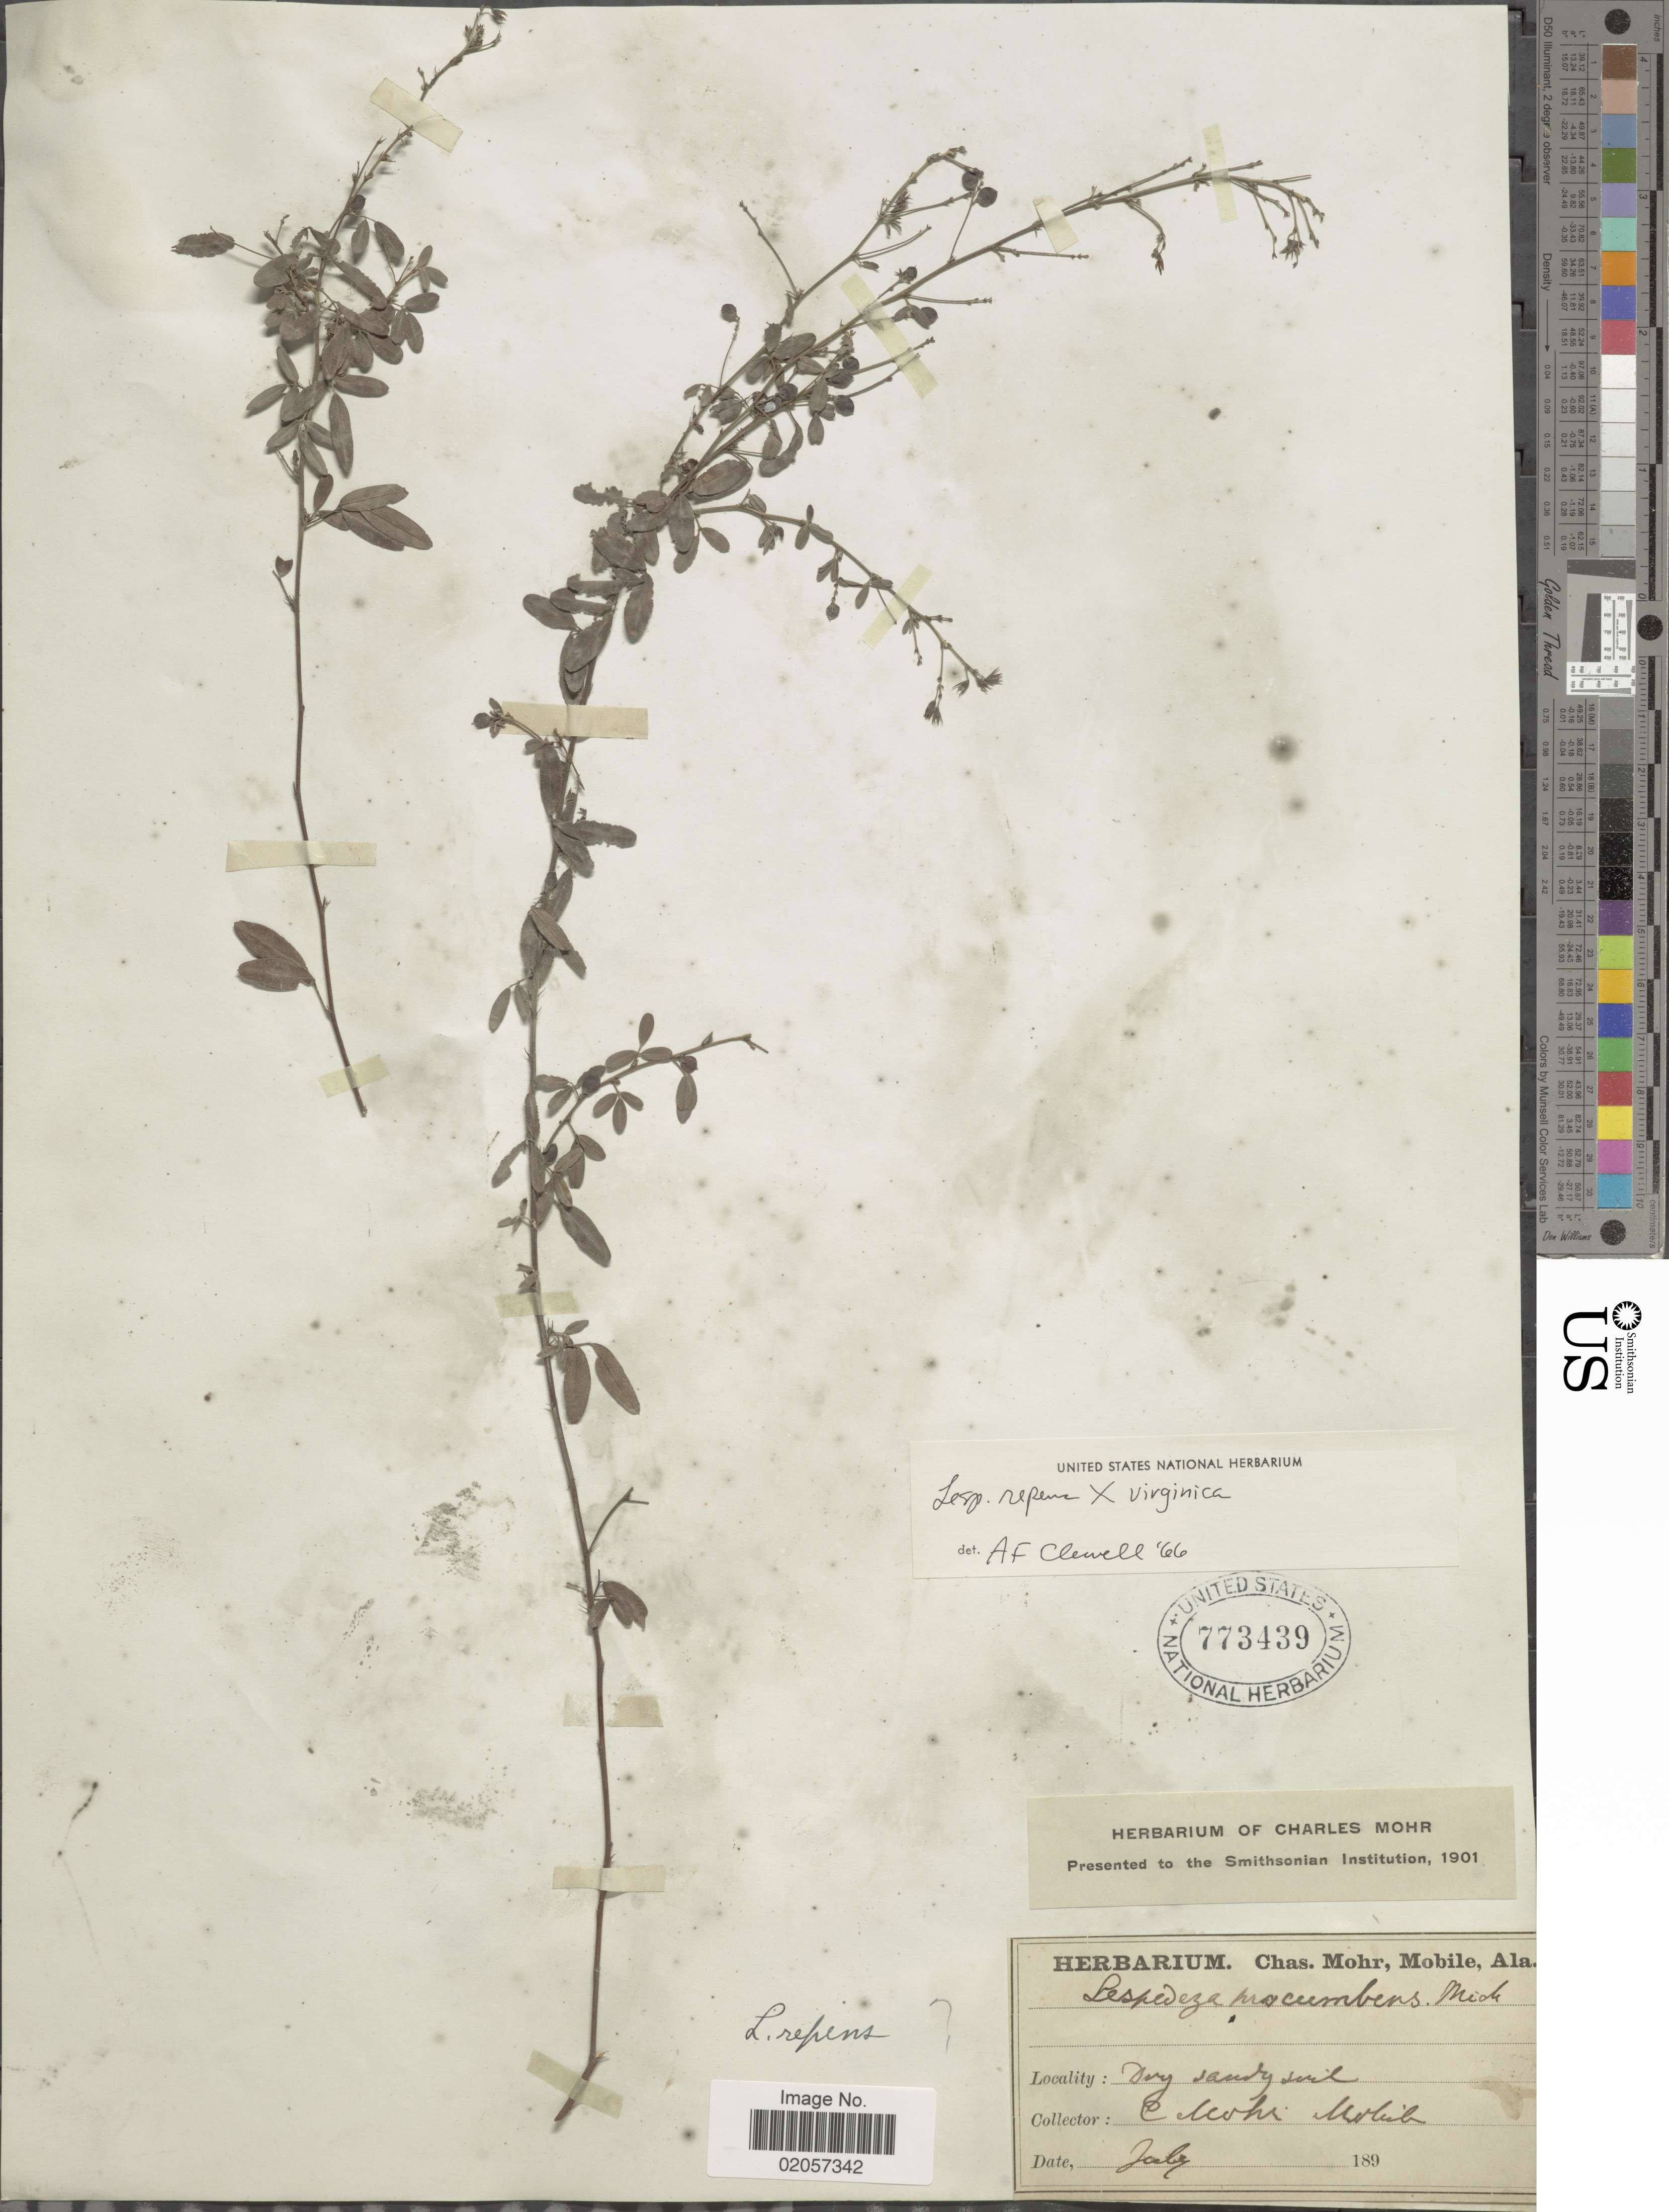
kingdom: Plantae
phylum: Tracheophyta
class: Magnoliopsida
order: Fabales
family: Fabaceae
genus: Lespedeza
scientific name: Lespedeza repens x L. virginica (L.) Britton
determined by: Clewell, Andre Francis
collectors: C. T. Mohr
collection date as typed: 189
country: United States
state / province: Alabama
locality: Mobile.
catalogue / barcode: US 773439